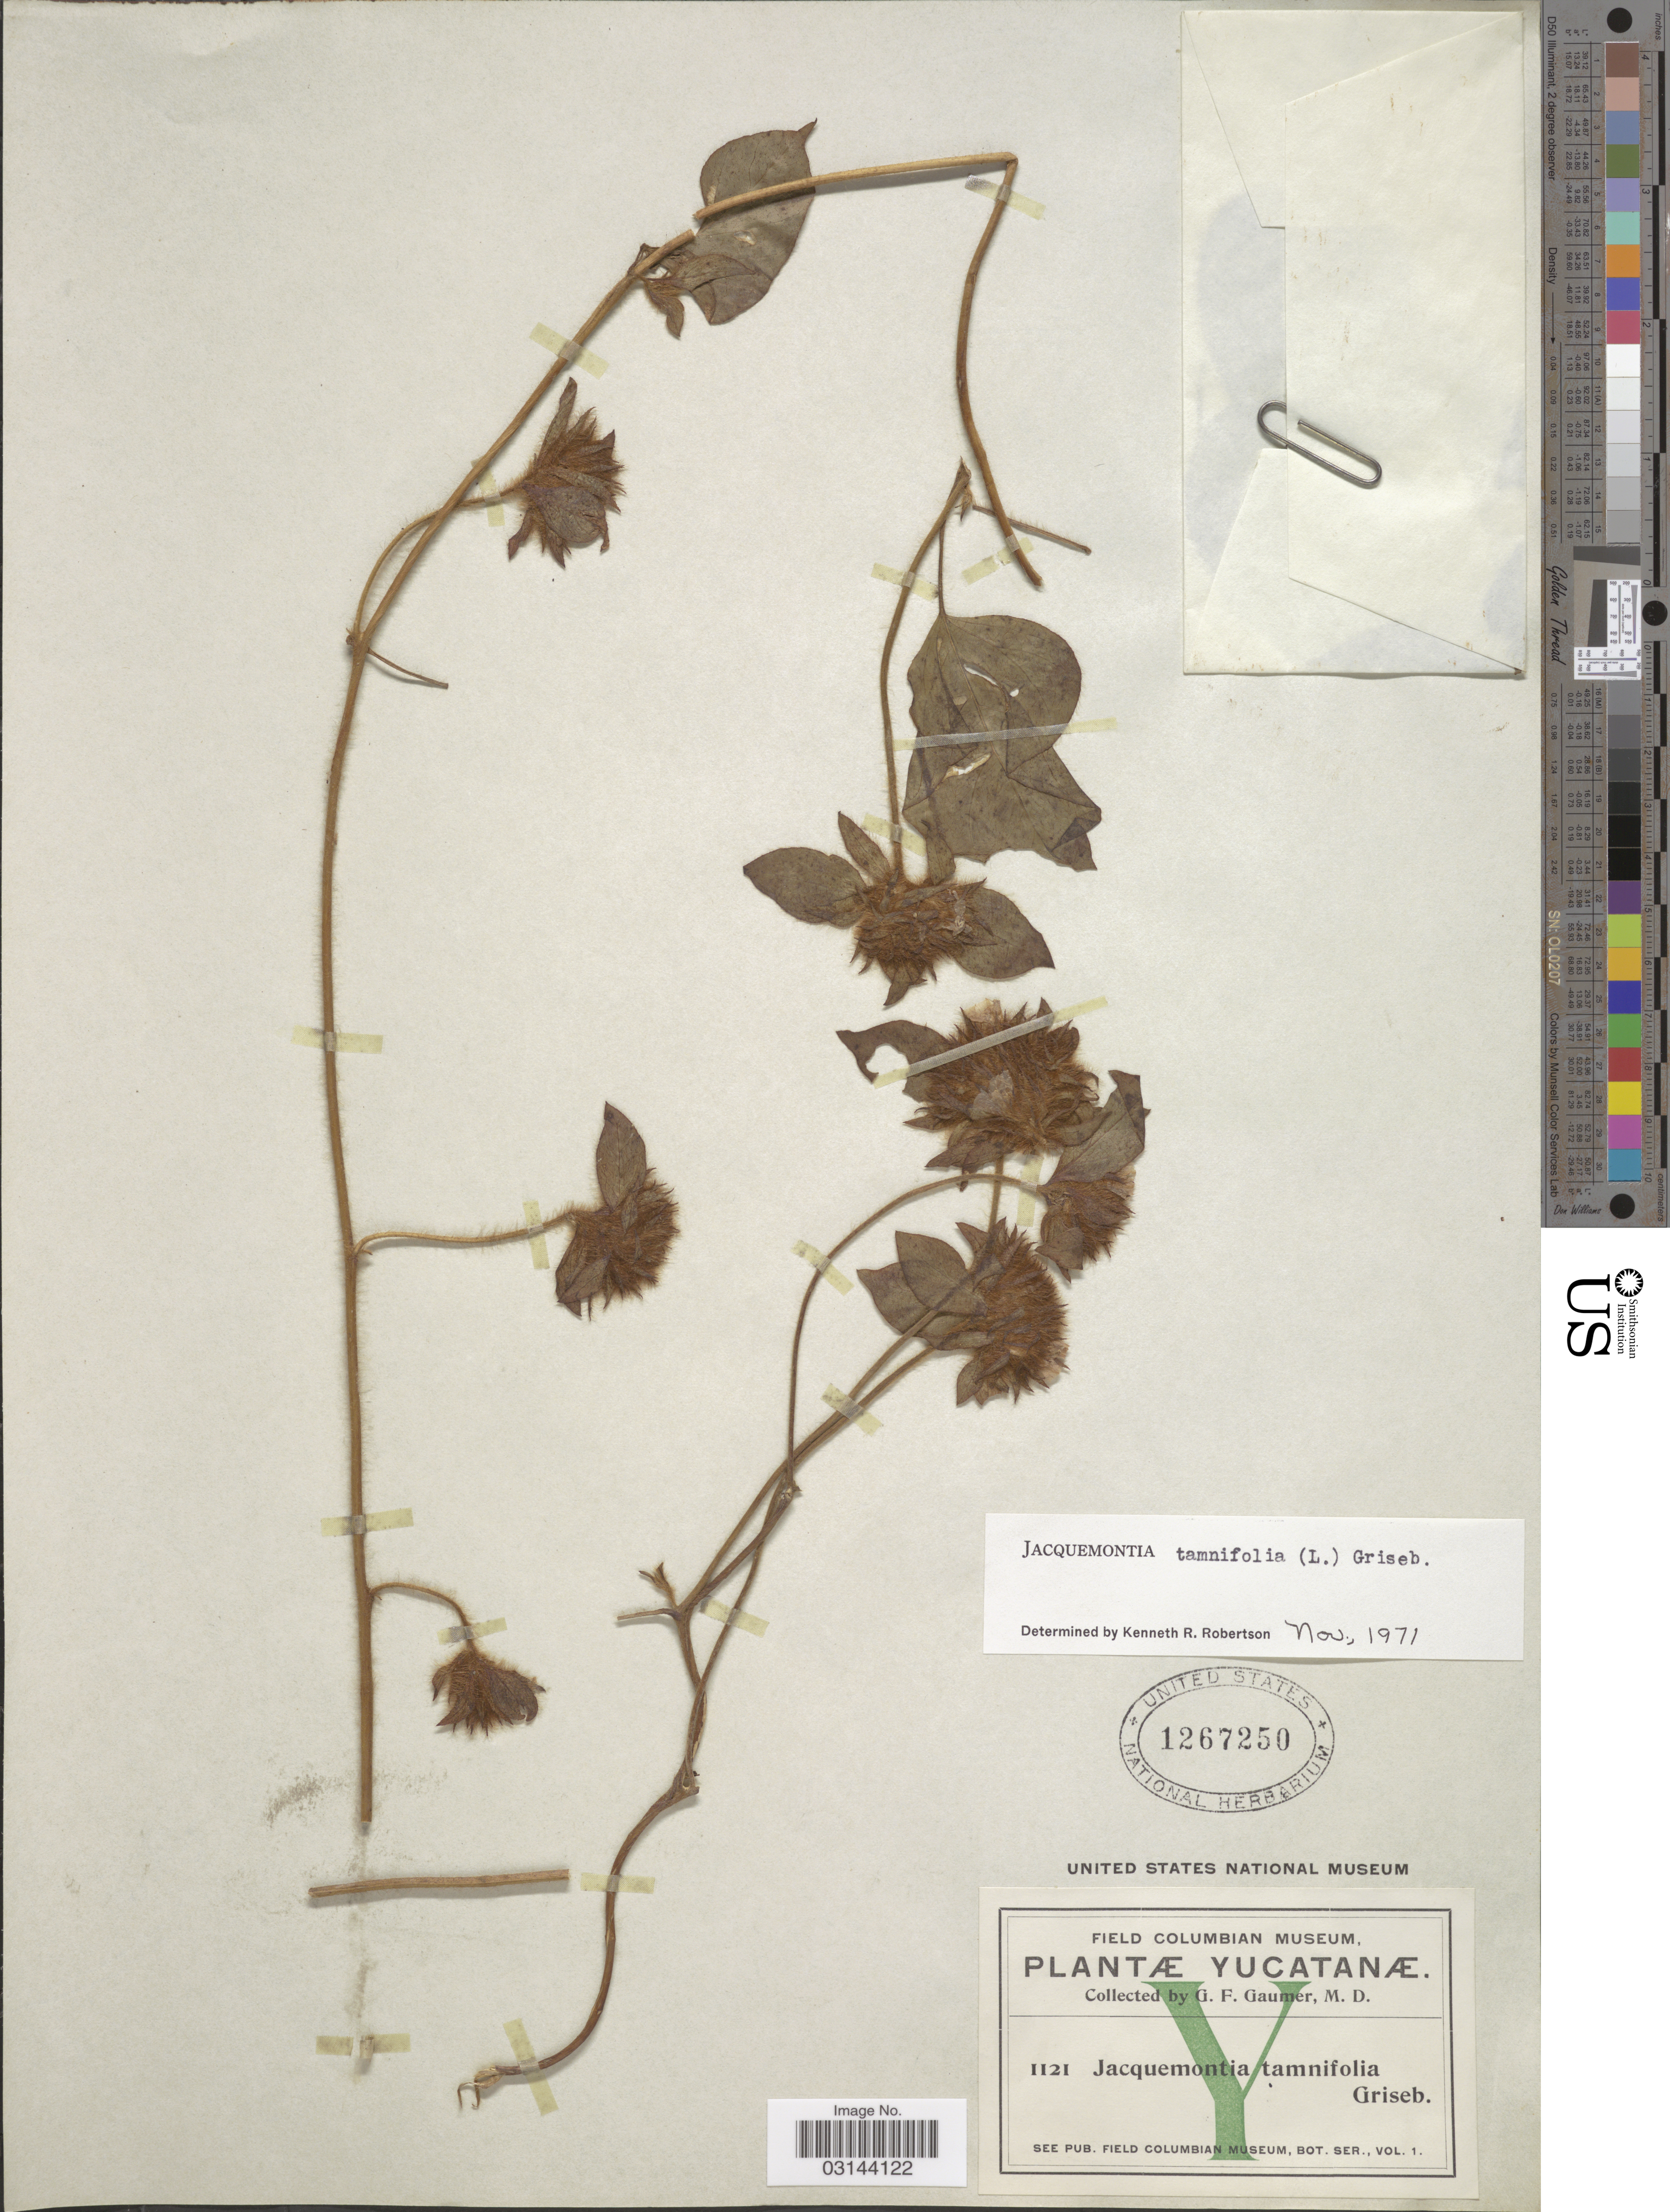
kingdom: Plantae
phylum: Tracheophyta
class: Magnoliopsida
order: Solanales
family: Convolvulaceae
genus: Jacquemontia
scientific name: Jacquemontia tamnifolia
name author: (L.) Griseb.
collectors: G. F. Gaumer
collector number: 1121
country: Mexico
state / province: Yucatán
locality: Yucatanæ.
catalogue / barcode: US 1267250